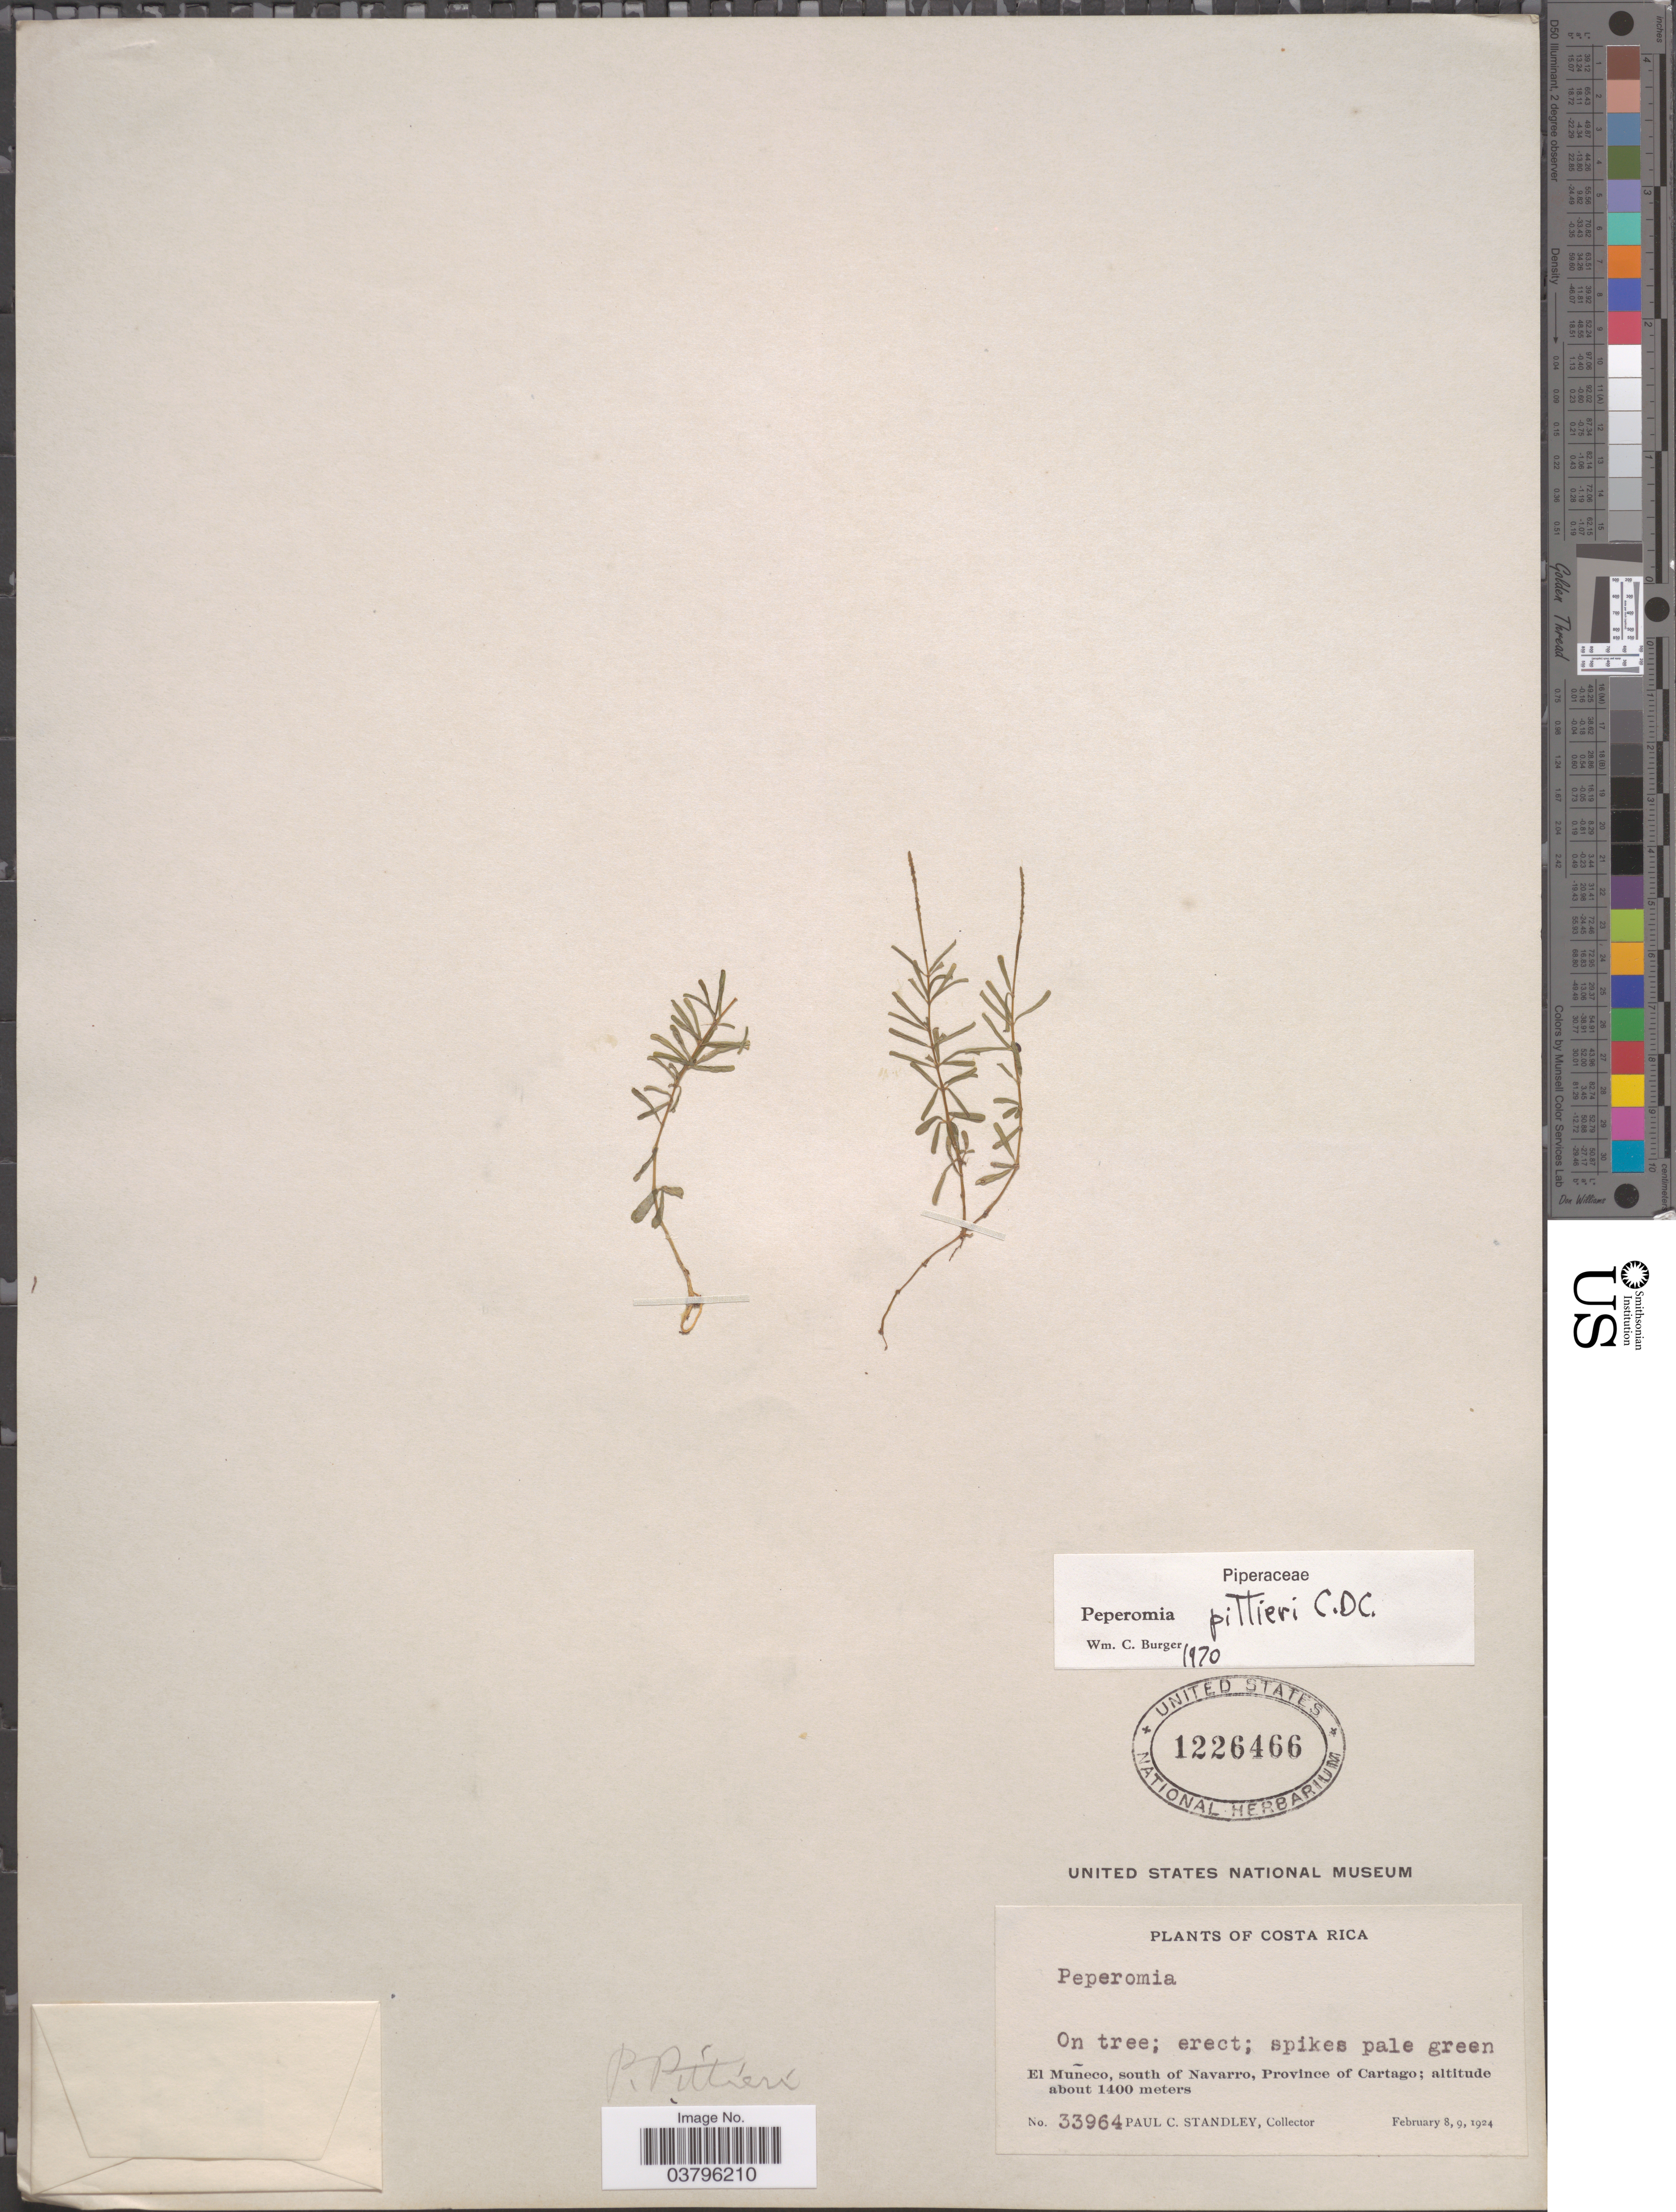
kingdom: Plantae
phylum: Tracheophyta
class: Magnoliopsida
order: Piperales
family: Piperaceae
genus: Peperomia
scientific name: Peperomia pittieri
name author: C. DC.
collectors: P. C. Standley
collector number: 33964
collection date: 1924-02-08/1924-02-09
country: Costa Rica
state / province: Cartago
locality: El Muñeco, south of Navarro.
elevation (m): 1400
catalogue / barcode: US 1226466